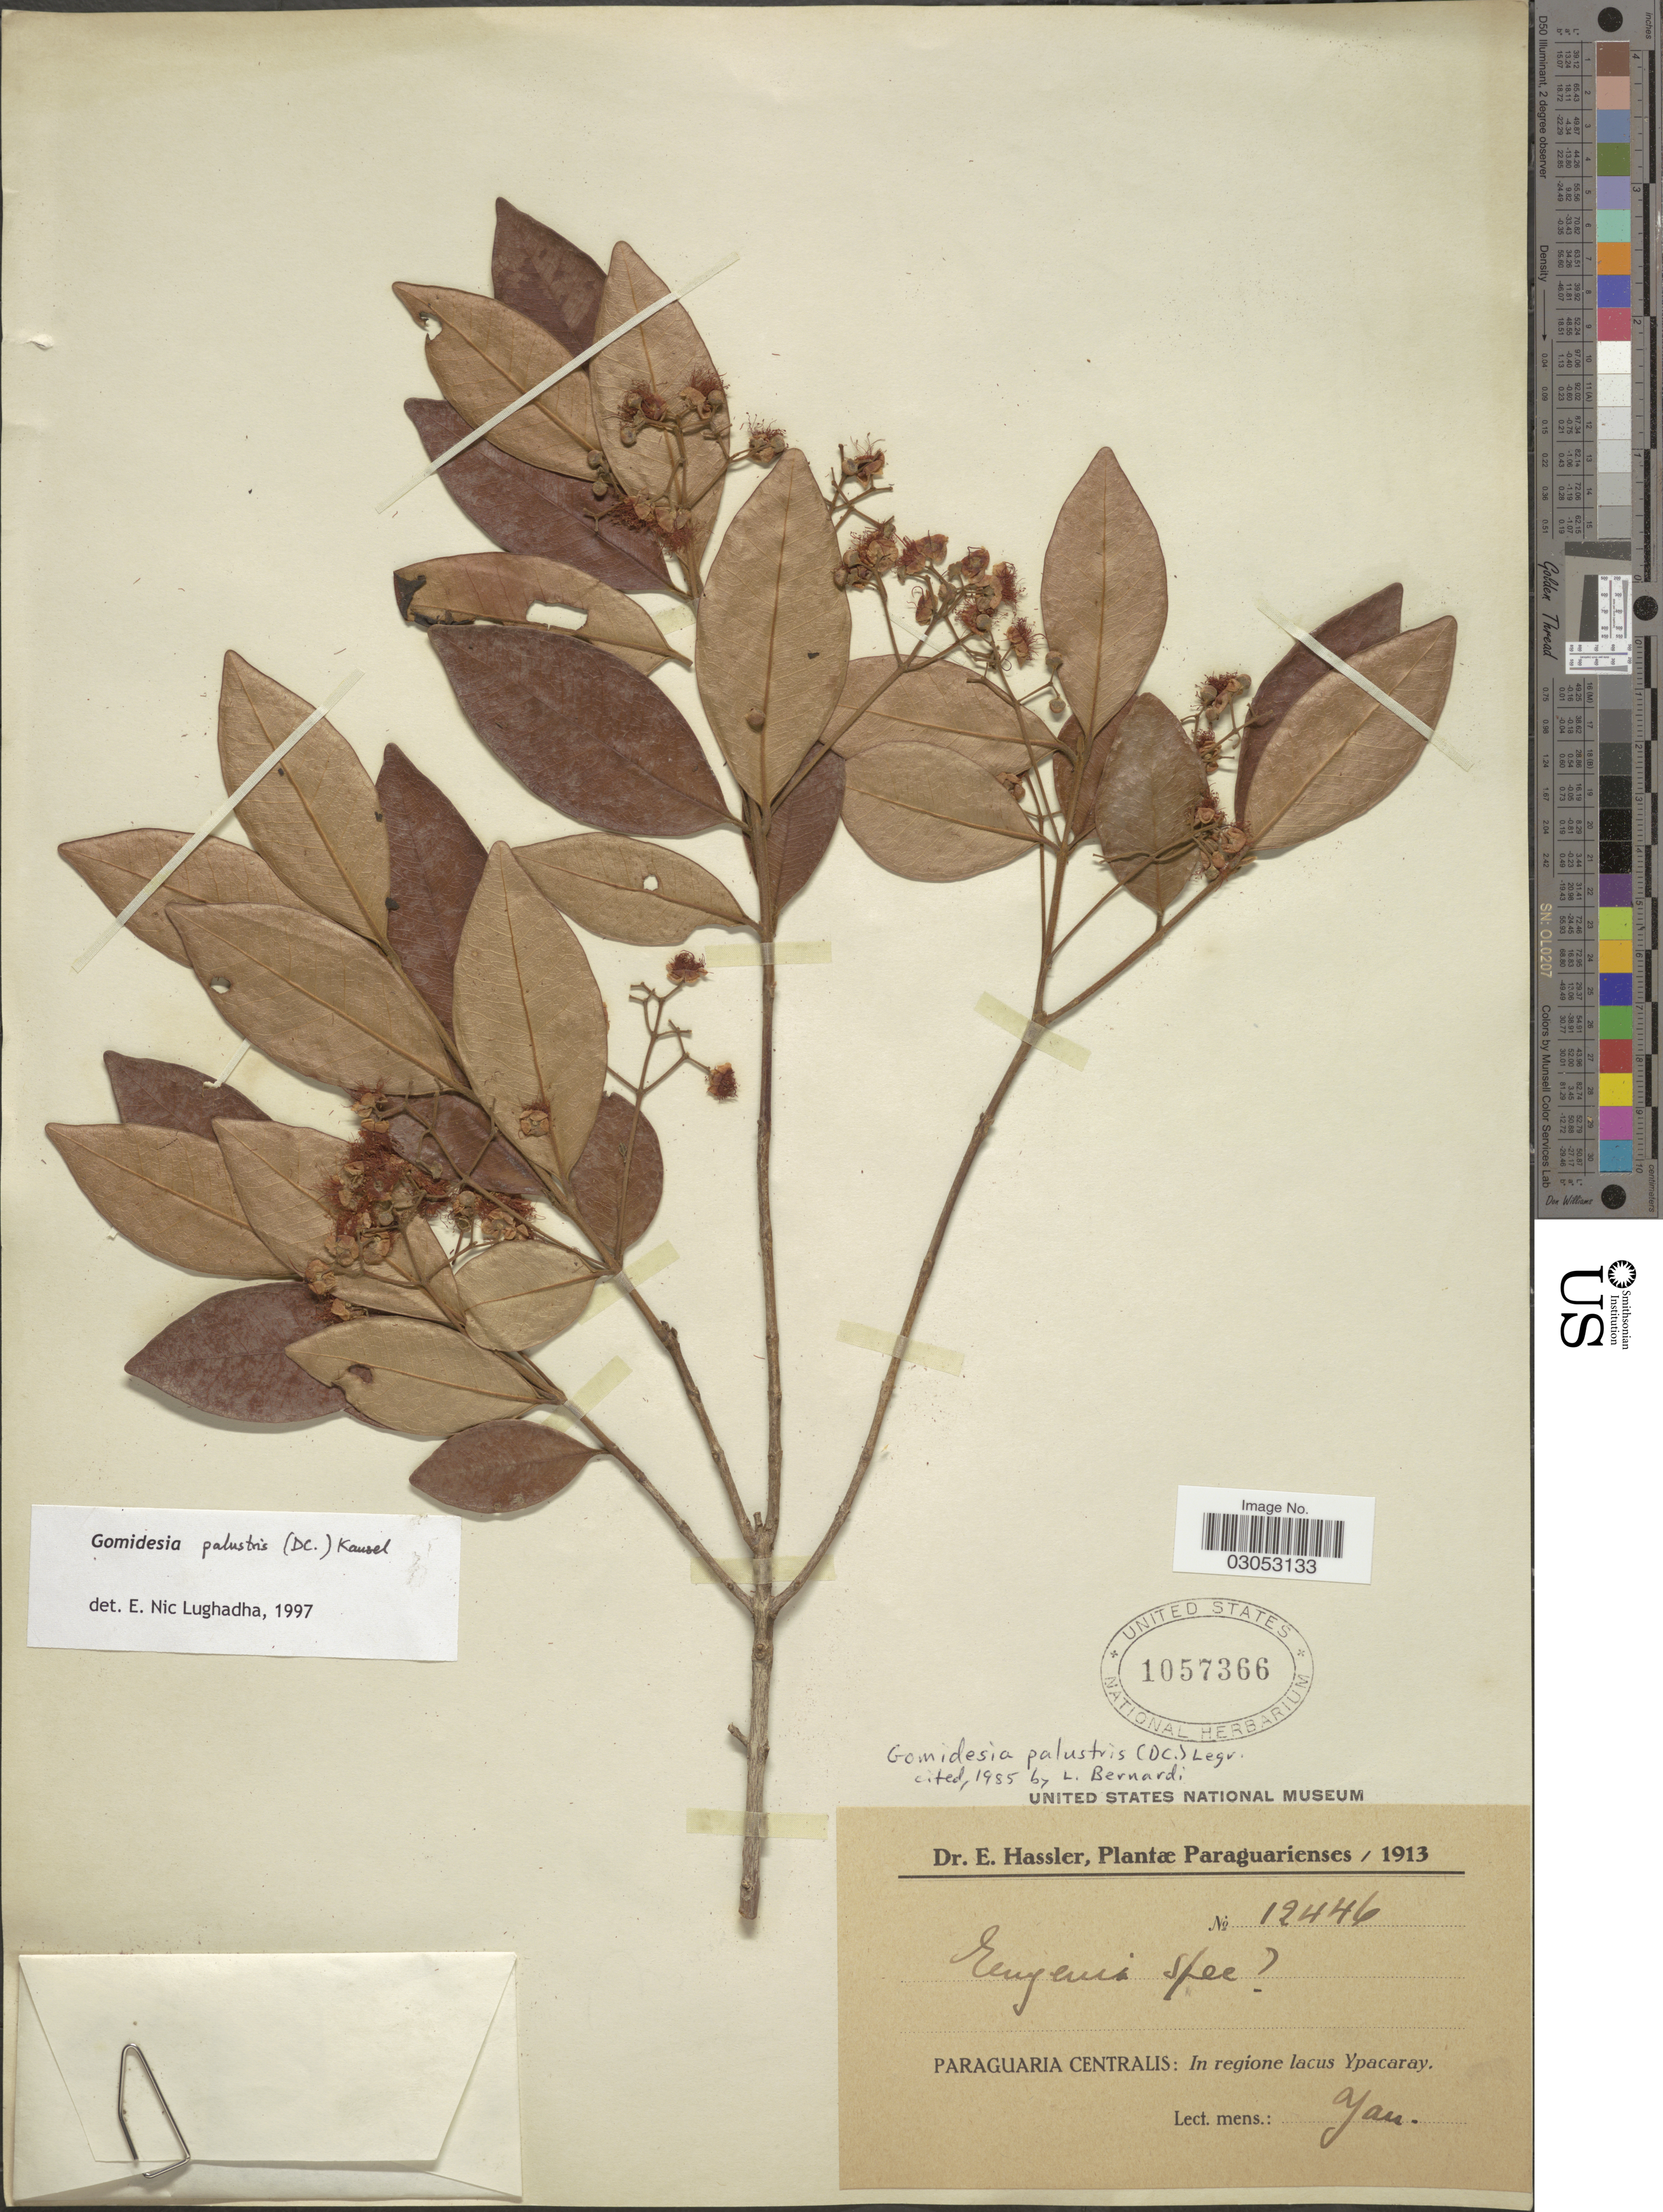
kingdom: Plantae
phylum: Tracheophyta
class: Magnoliopsida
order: Myrtales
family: Myrtaceae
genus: Myrcia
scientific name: Myrcia palustris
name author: DC.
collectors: E. Hassler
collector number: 12446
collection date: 1913-01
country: Paraguay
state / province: Paraguari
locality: Paraguaria Centralis: In regione lacus Ypacaray.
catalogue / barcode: US 1057366